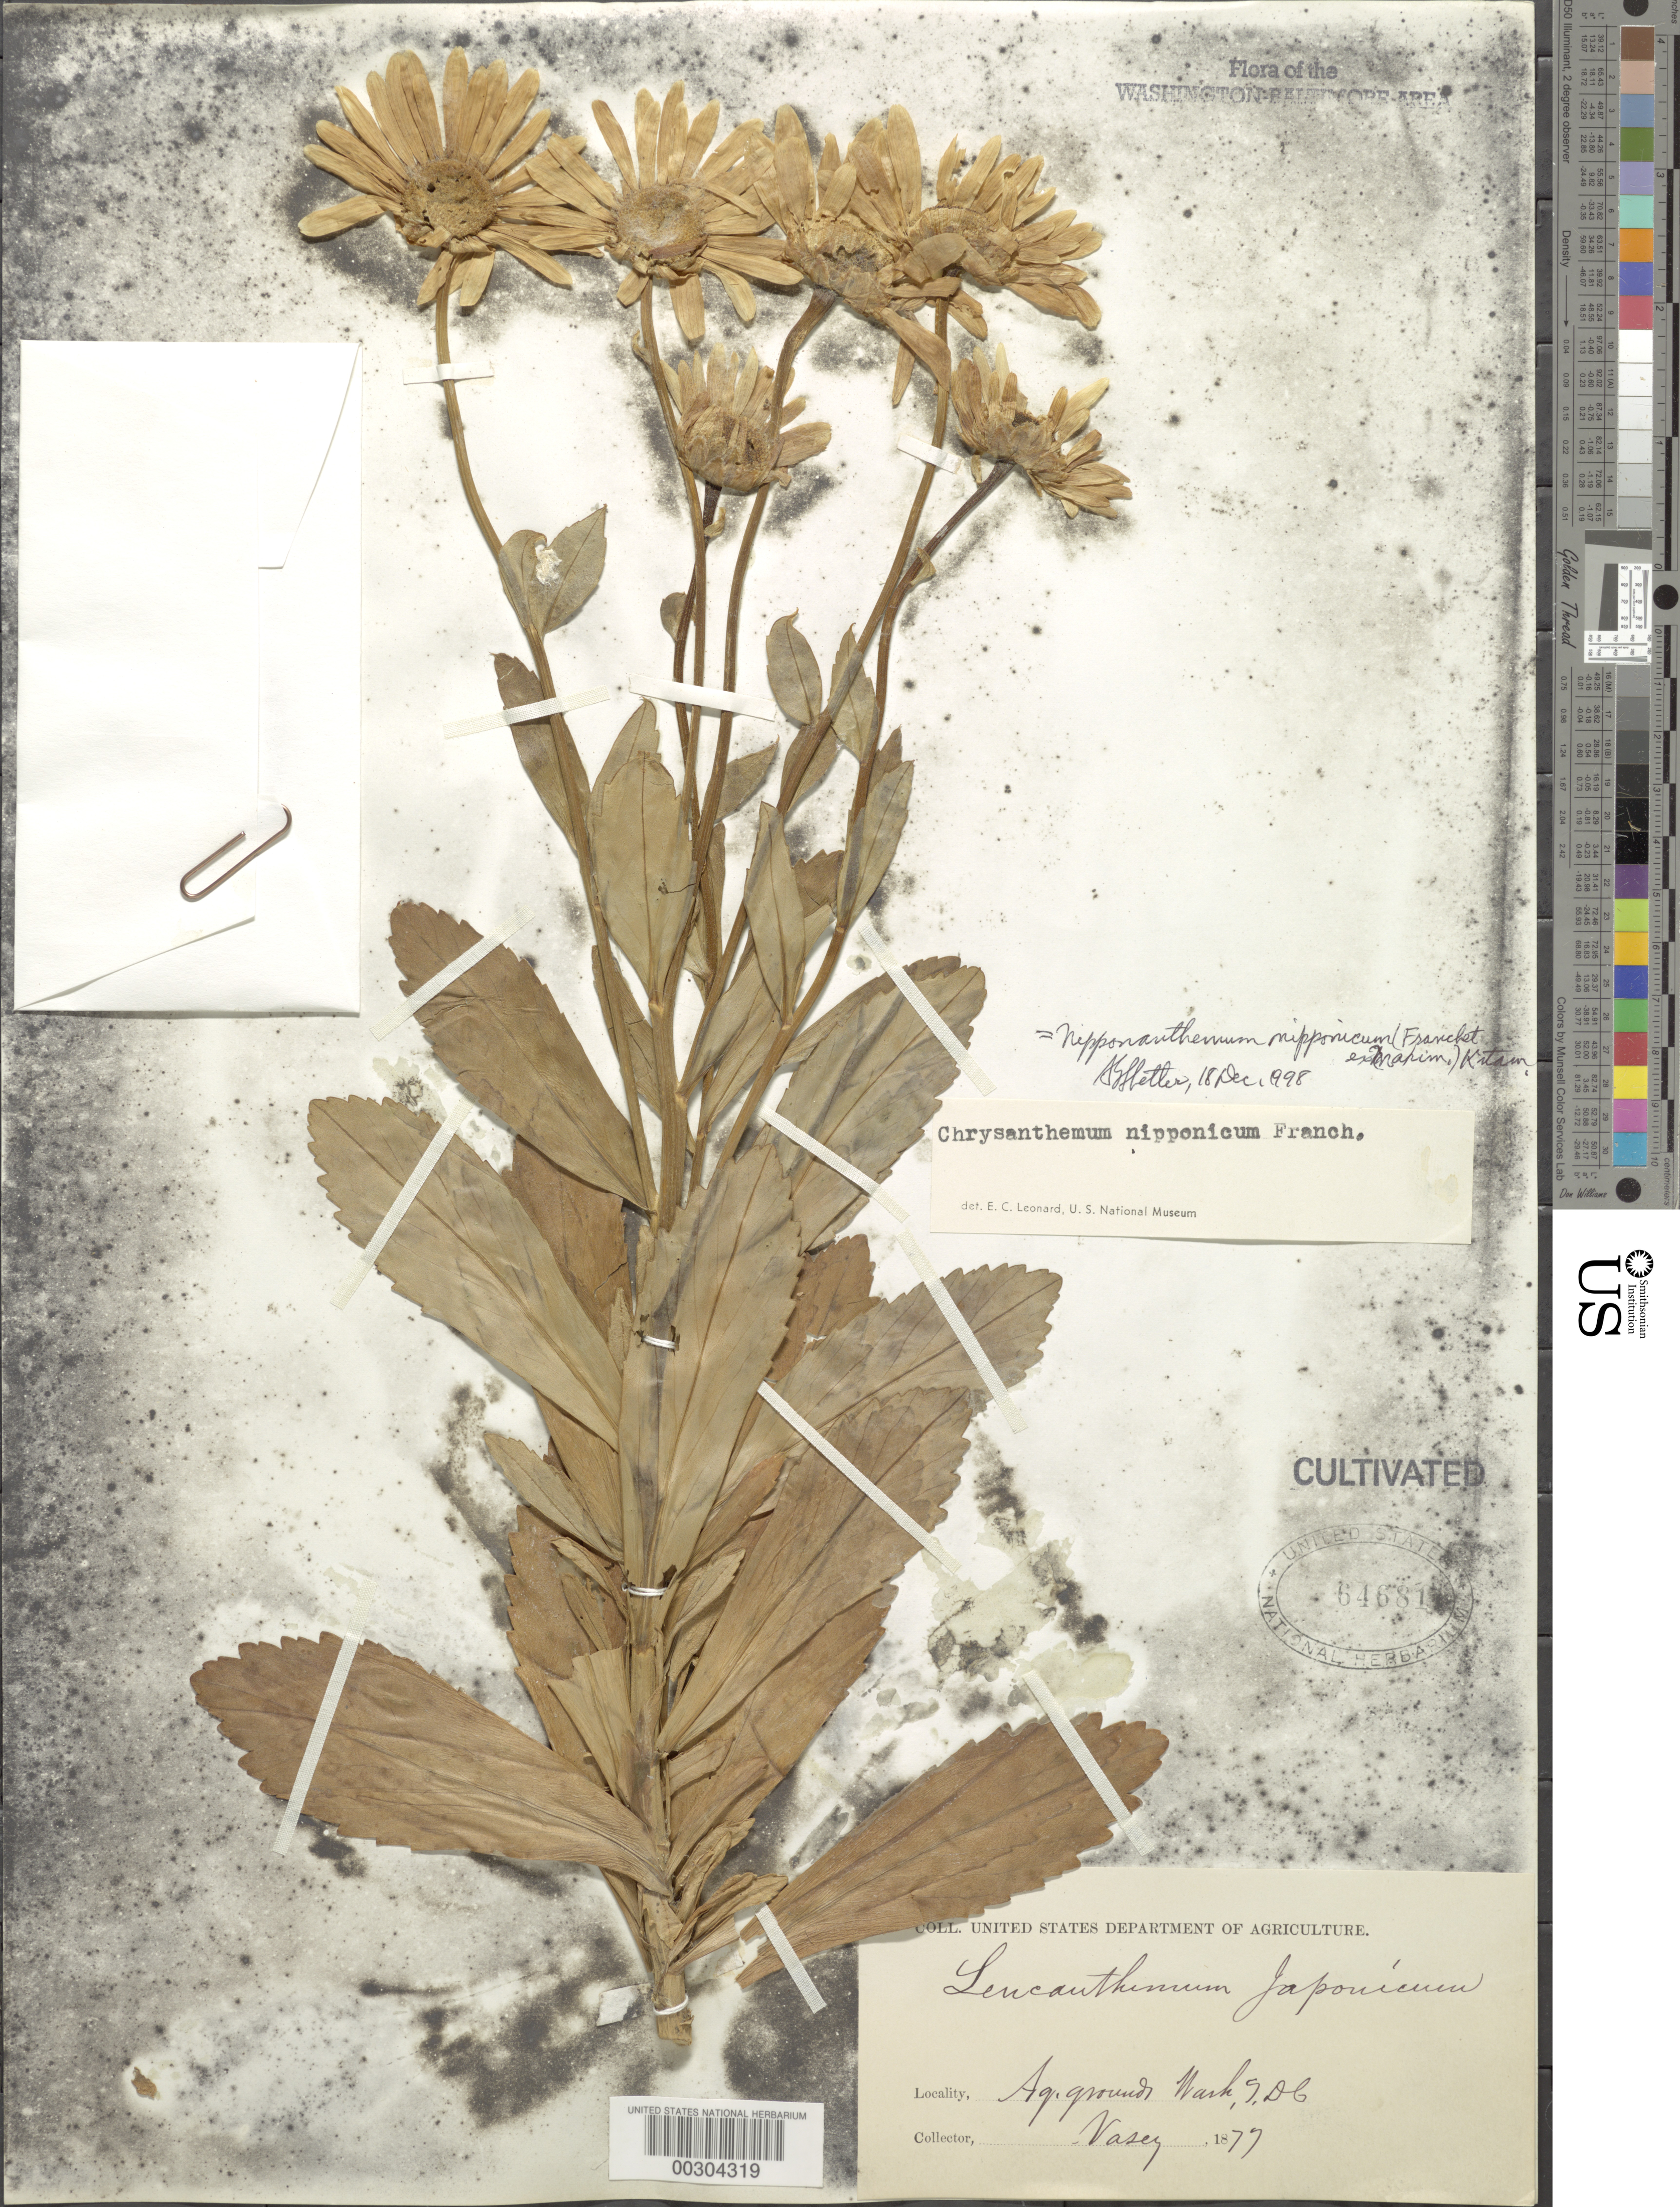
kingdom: Plantae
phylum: Tracheophyta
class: Magnoliopsida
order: Asterales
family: Asteraceae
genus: Nipponanthemum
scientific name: Nipponanthemum nipponicum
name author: (Franch. ex Maxim.) Kitam.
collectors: G. R. Vasey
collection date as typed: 1877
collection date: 1877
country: United States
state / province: District of Columbia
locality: Department of Agriculture grounds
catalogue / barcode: US 64681